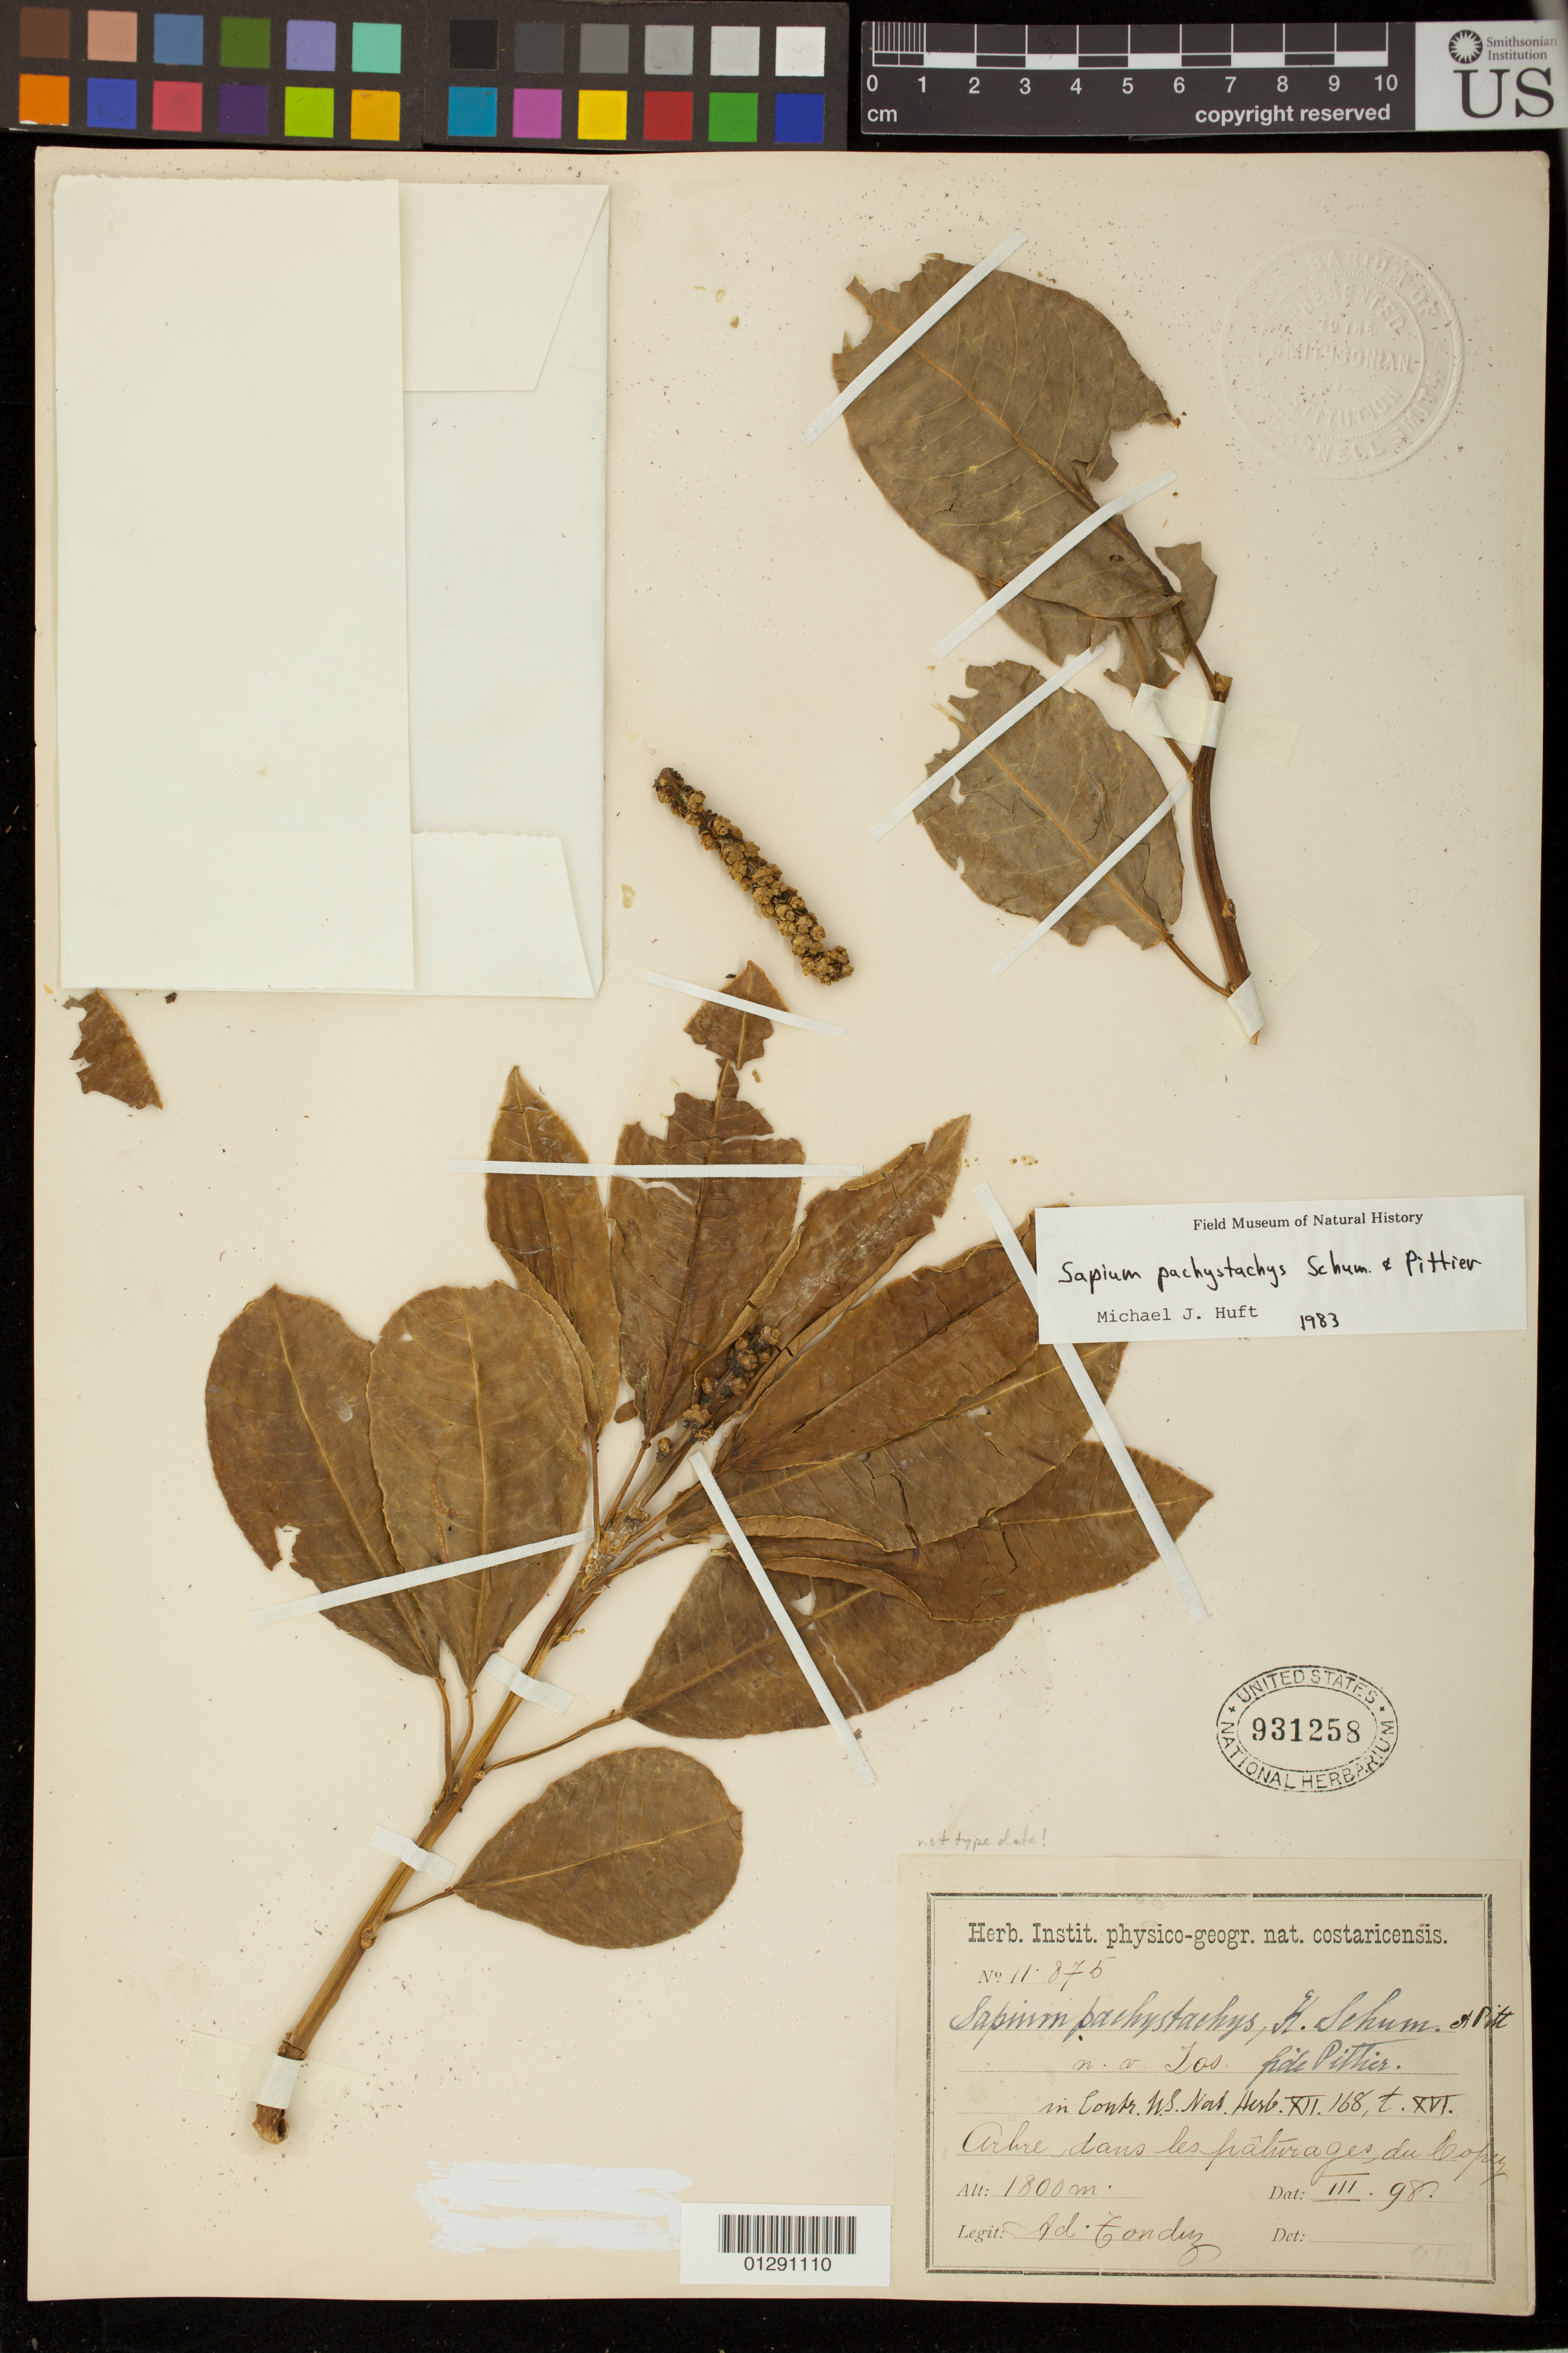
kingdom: Plantae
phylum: Tracheophyta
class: Magnoliopsida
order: Malpighiales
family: Euphorbiaceae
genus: Sapium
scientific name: Sapium pachystachys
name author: K. Schum. & Pittier in Pittier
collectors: A. Tonduz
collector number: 11875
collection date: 1898-03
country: Costa Rica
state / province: San Jose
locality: du Copey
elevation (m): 1800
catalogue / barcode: US 931258